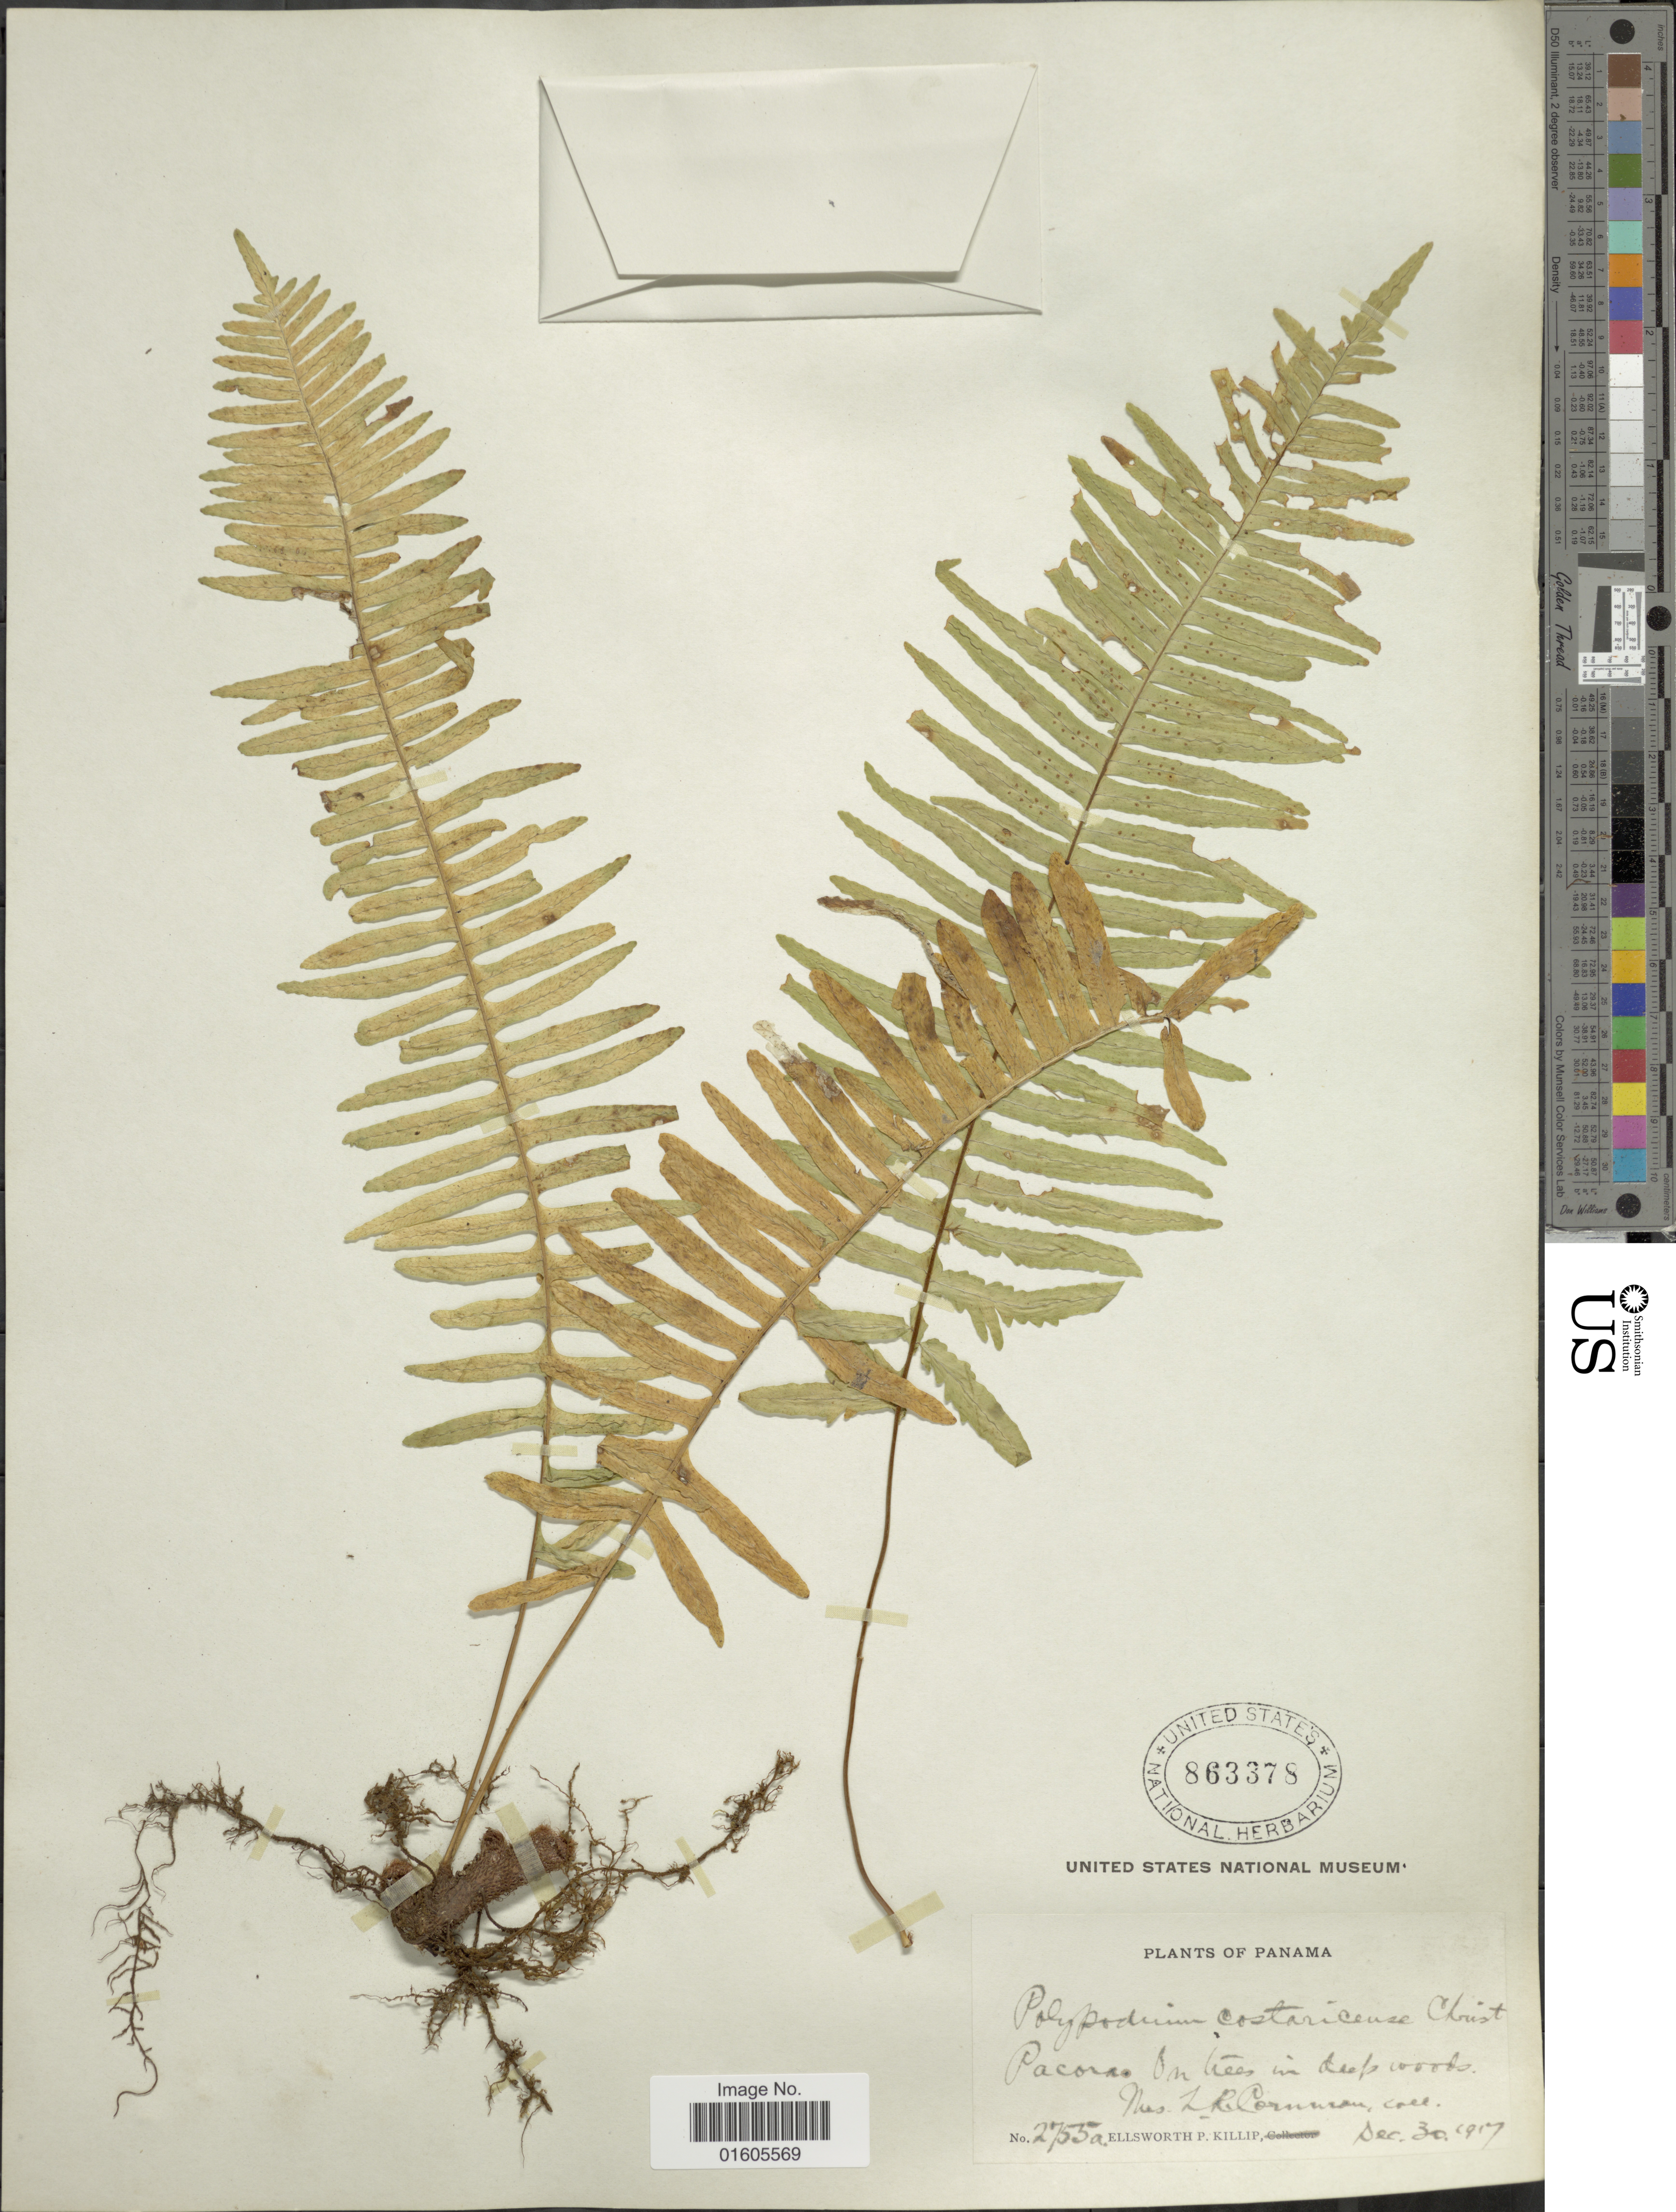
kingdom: Plantae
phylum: Tracheophyta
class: Polypodiopsida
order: Polypodiales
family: Polypodiaceae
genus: Serpocaulon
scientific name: Serpocaulon wagneri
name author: (Mett.) A.R. Sm.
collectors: L. Cornman & E. P. Killip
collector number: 2755a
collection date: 1917-12-30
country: Panama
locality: Pacorao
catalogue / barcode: US 863378